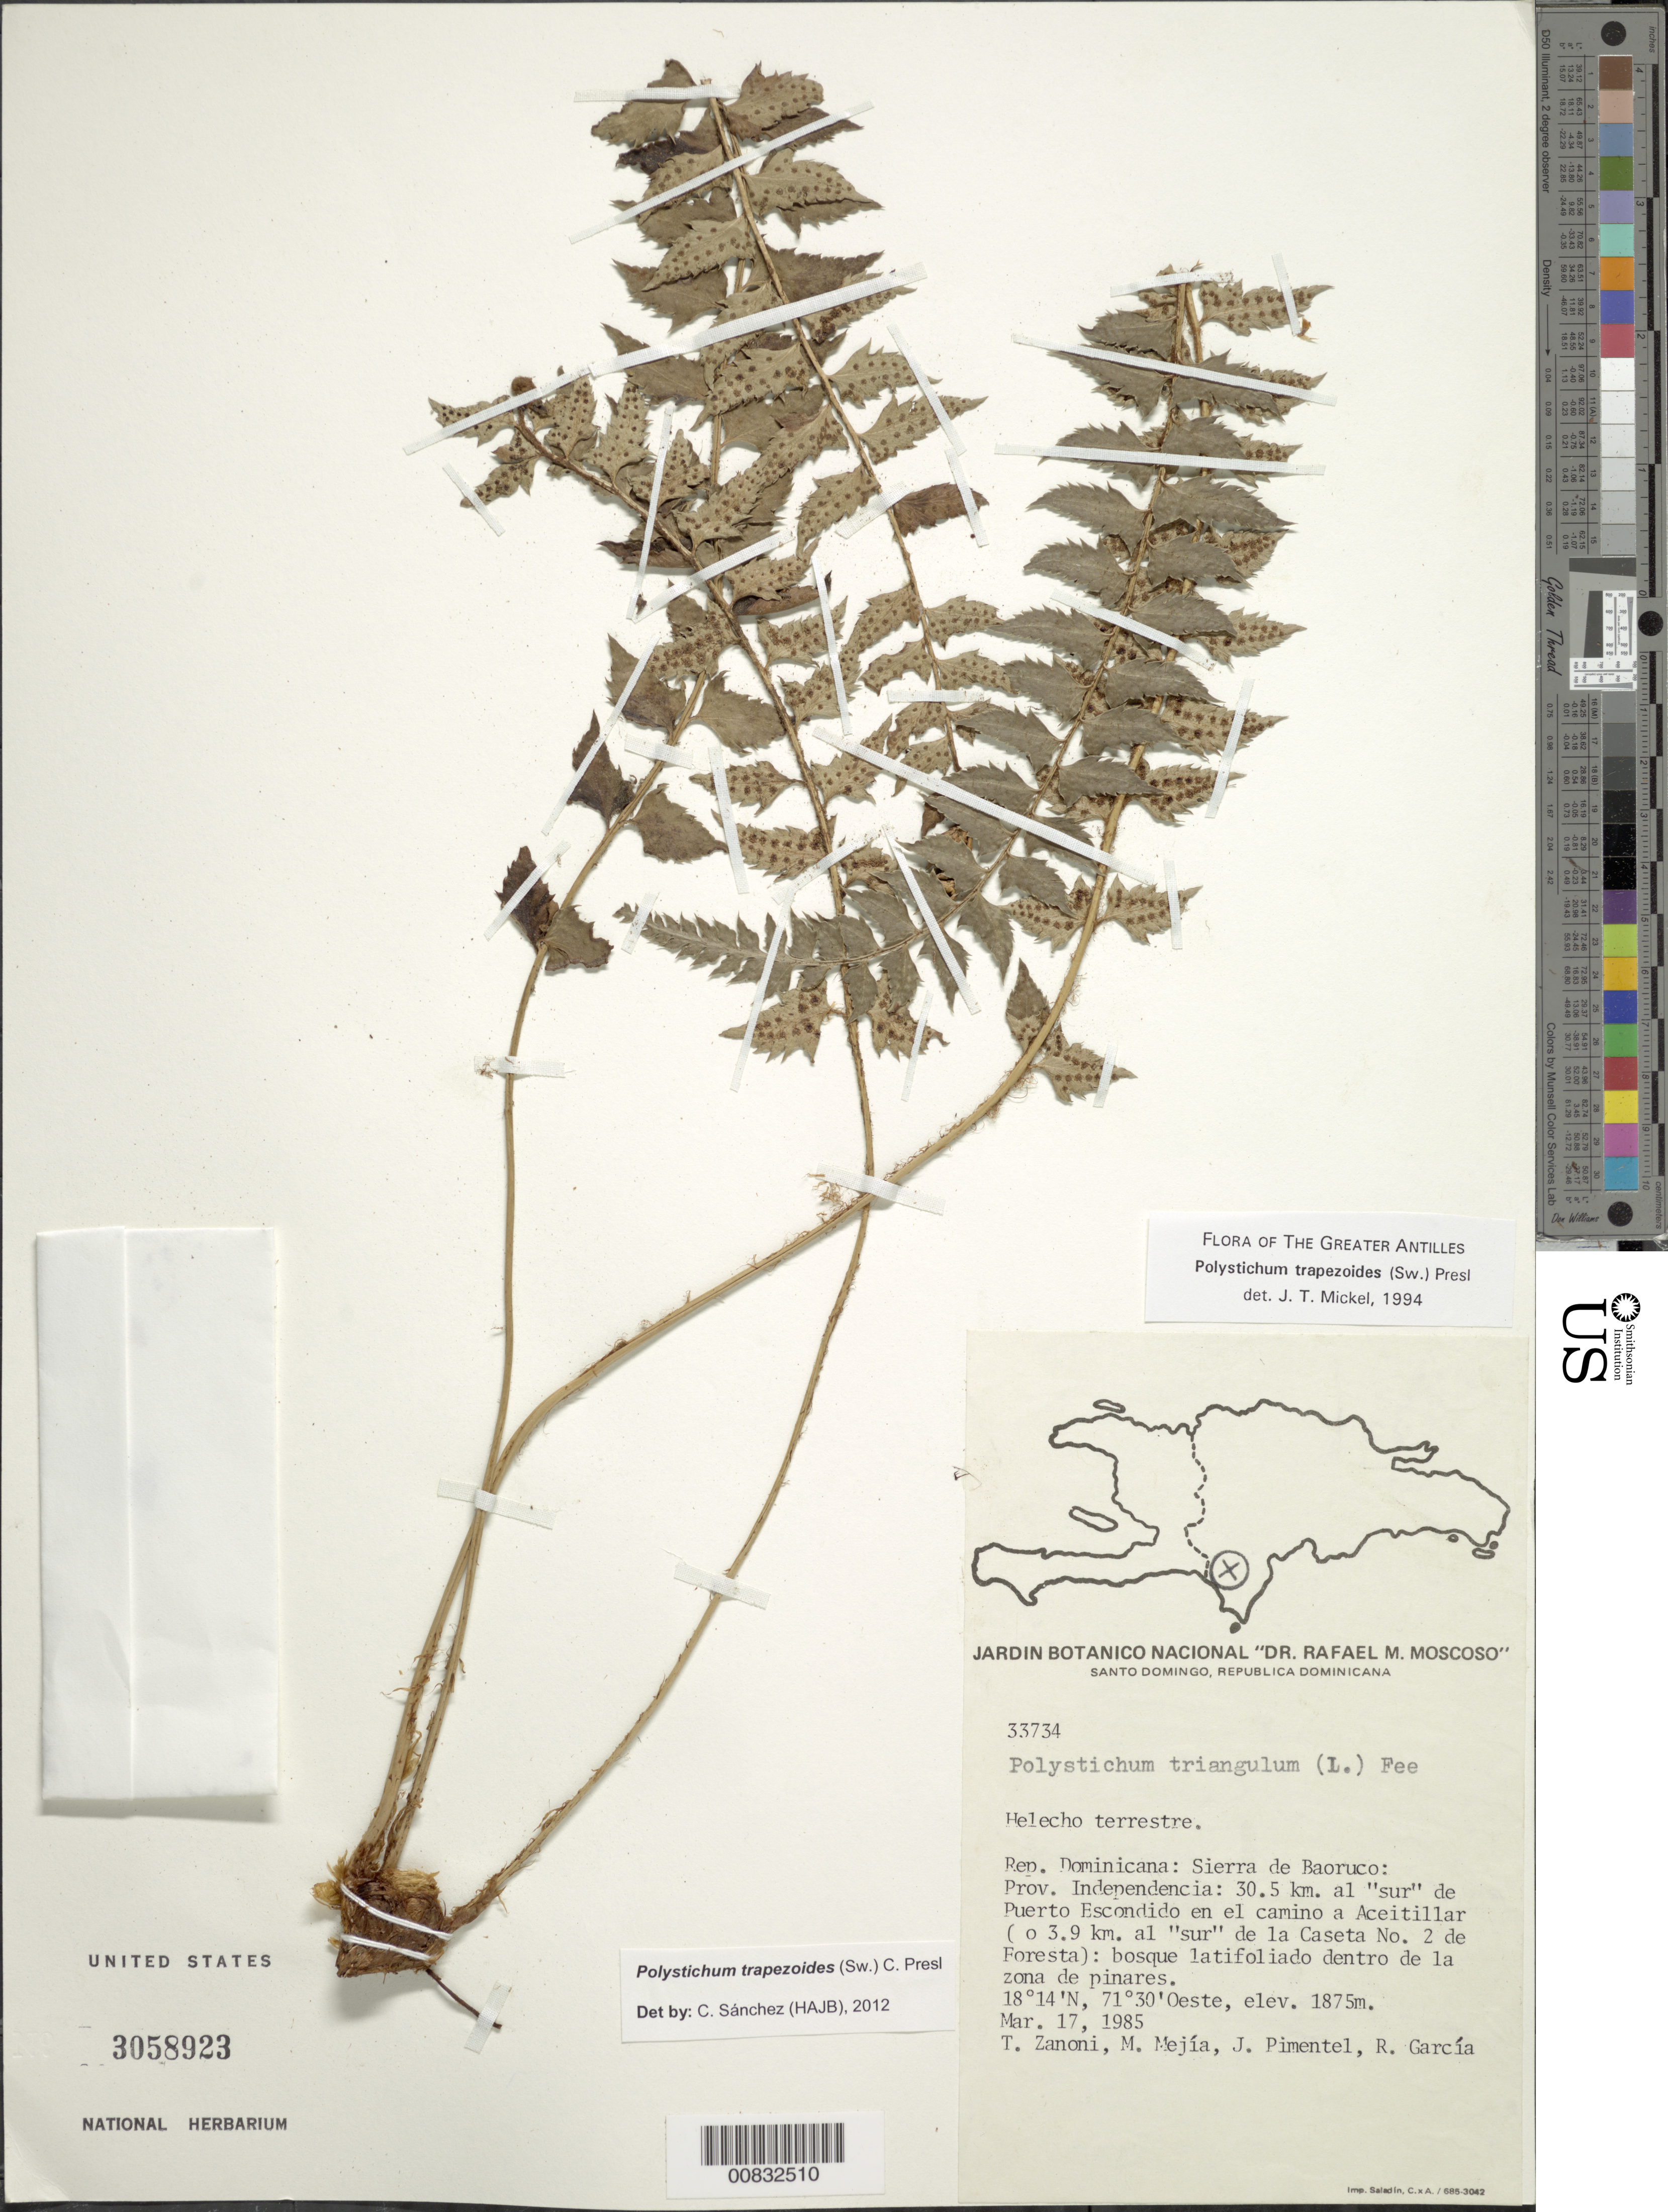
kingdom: Plantae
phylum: Tracheophyta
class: Polypodiopsida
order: Polypodiales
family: Dryopteridaceae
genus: Polystichum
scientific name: Polystichum trapezoides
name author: (Sw.) C. Presl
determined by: Mickel, J. T., (NY), New York Botanical Garden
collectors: T. A. Zanoni, M. Mejia, J. Pimentel & R. G. García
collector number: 33734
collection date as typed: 17 Mar 1985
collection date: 1985-03-17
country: Dominican Republic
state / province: Independencia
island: Hispaniola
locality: Sierra de Baoruco; 30.5 km "sur" de Puerto Escondido en camino a Aceitillar (o 3.9 km S de la Caseta No. 2 de Foresta)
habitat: Bosque latifoliado dentro de la zona de pinares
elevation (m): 1875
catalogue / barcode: US 3058923